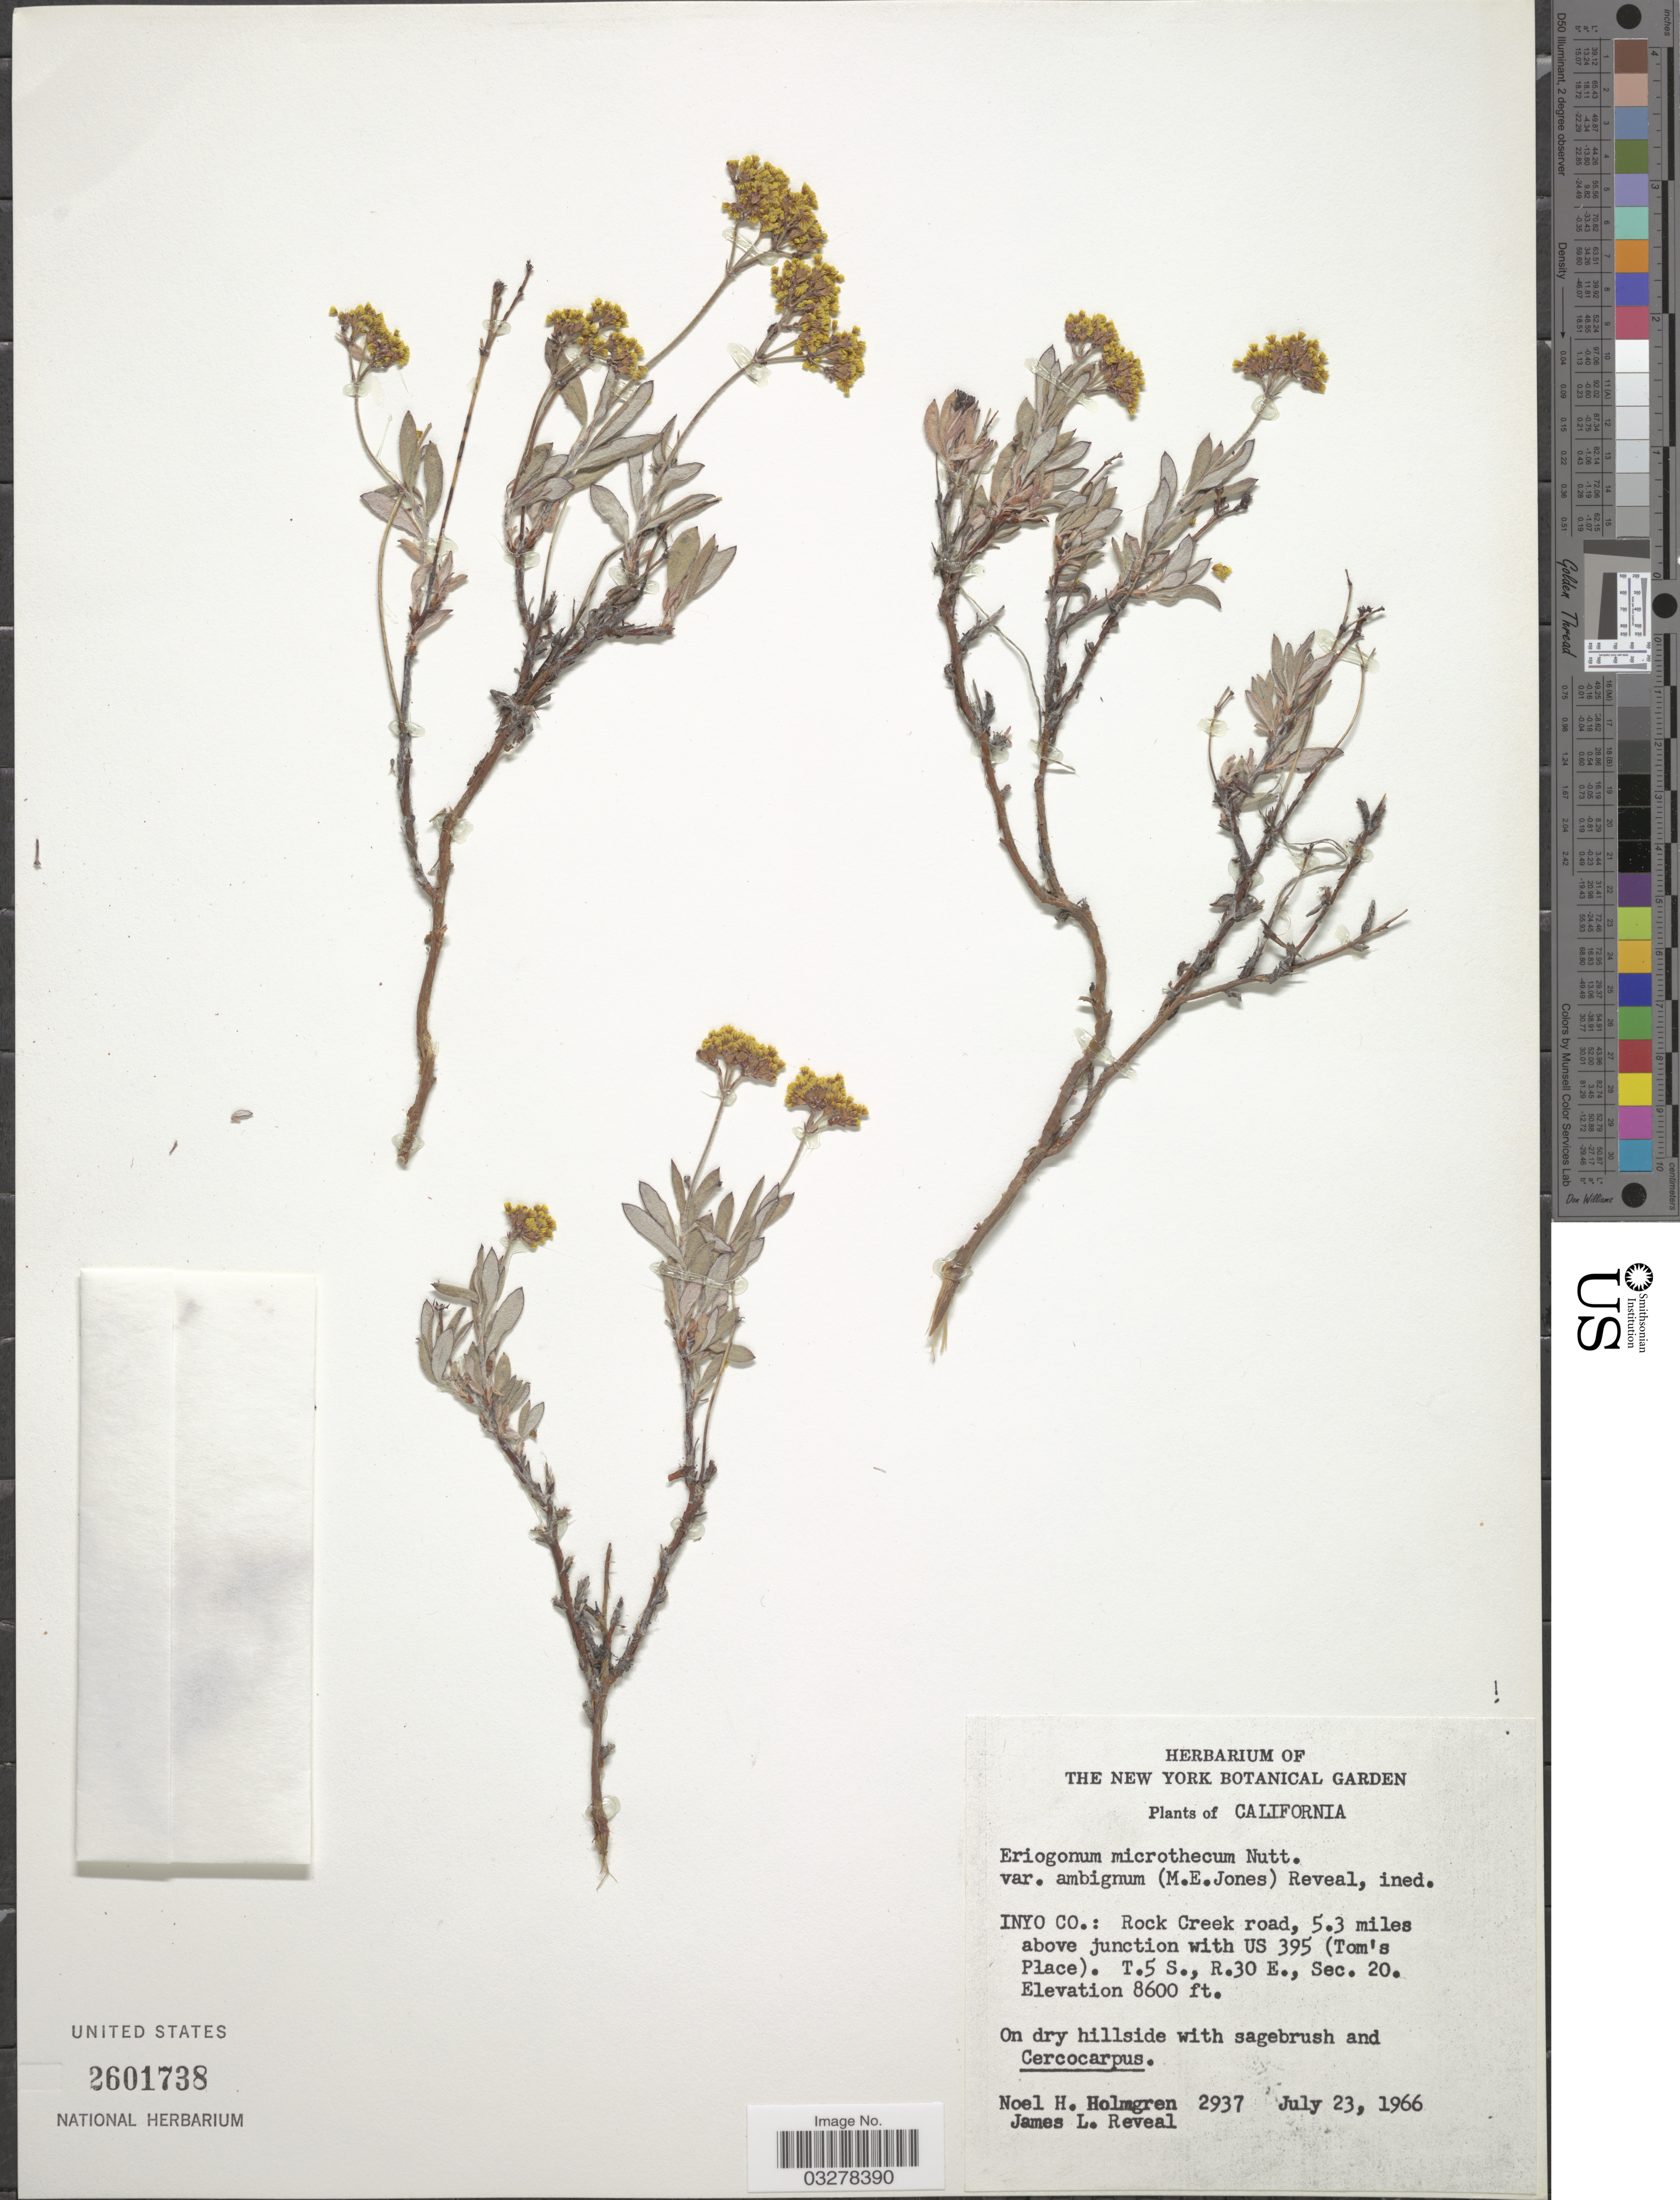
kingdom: Plantae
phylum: Tracheophyta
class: Magnoliopsida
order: Caryophyllales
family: Polygonaceae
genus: Eriogonum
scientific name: Eriogonum microtheca var. ambiguum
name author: (M.E. Jones) Reveal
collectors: N. H. Holmgren & J. L. Reveal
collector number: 2937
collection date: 1966-07-23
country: United States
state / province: California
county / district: Inyo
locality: Inyo Co.: Rock Creek road, 5.3 miles above junction with US 395 (Tom's Place). T.5 S., R.30 E., Sec. 20.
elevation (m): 2621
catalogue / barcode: US 2601738